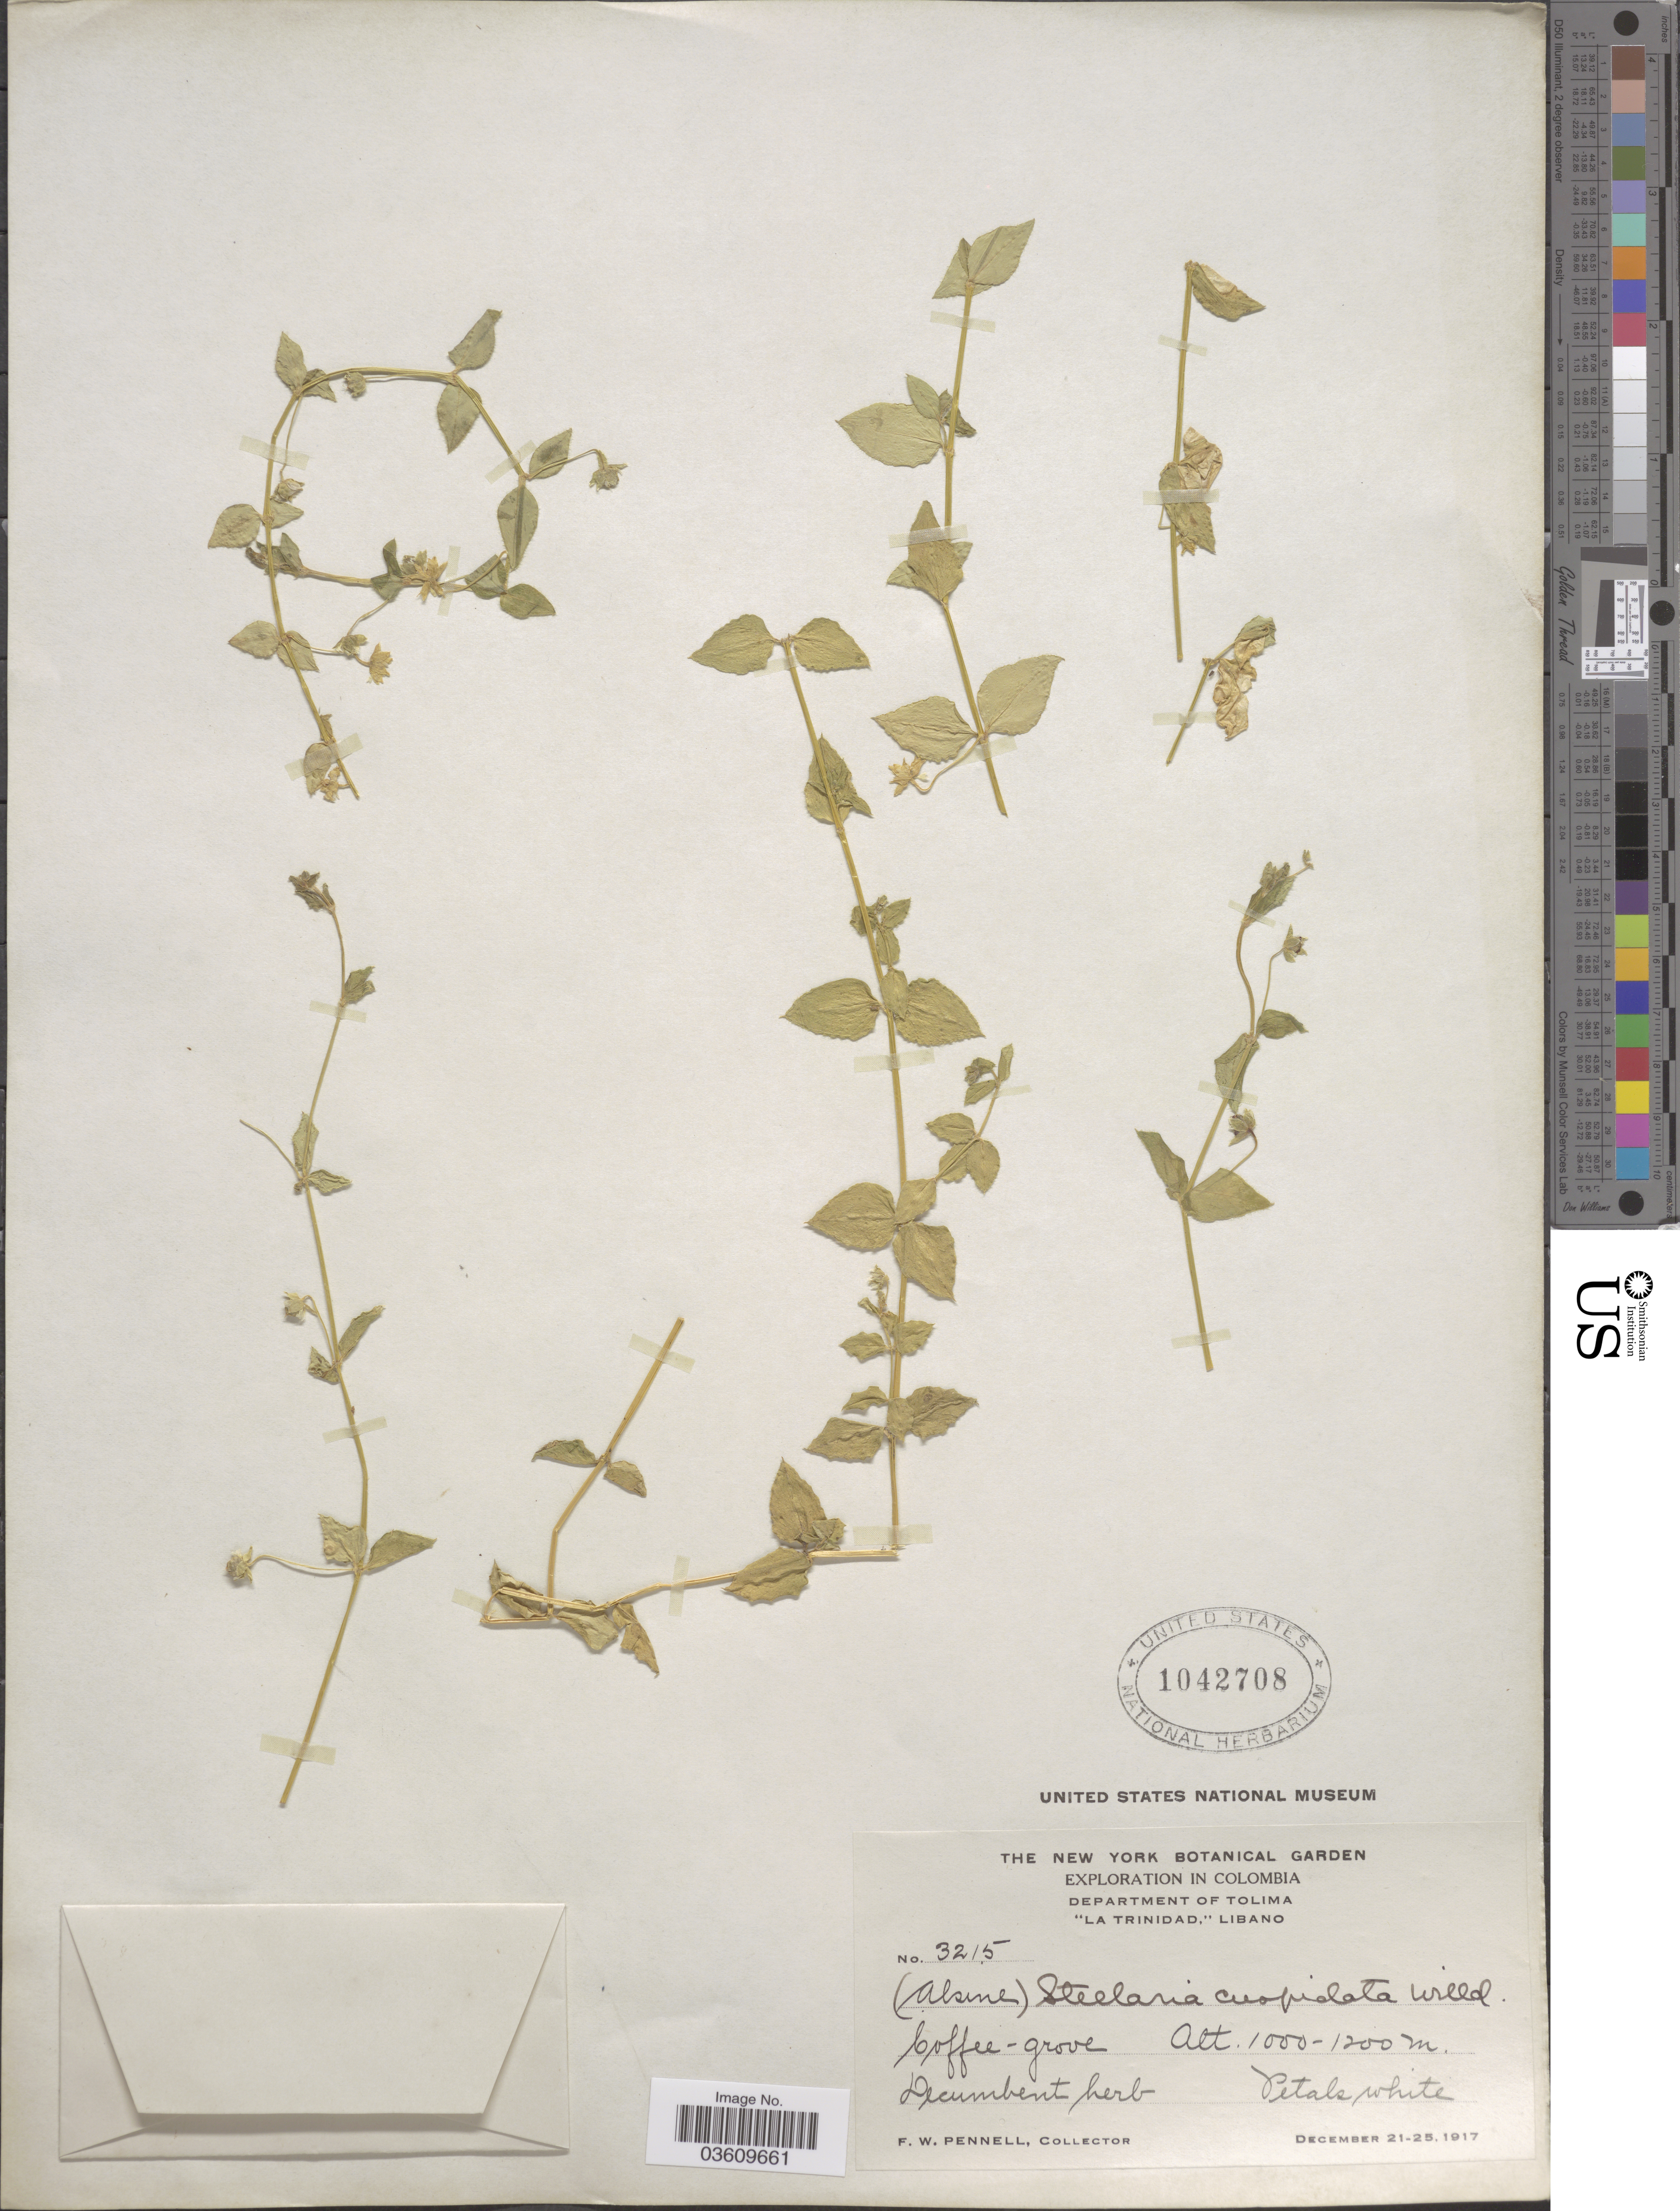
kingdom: Plantae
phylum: Tracheophyta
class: Magnoliopsida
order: Caryophyllales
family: Caryophyllaceae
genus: Stellaria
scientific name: Stellaria cuspidata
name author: Willd. ex Schltdl.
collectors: F. W. Pennell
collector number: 3215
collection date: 1917-12-21/1917-12-25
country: Colombia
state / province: Tolima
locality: Department of Tolima. "La Trinidad", Libano. Coffee-grove.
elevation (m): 1000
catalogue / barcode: US 1042708